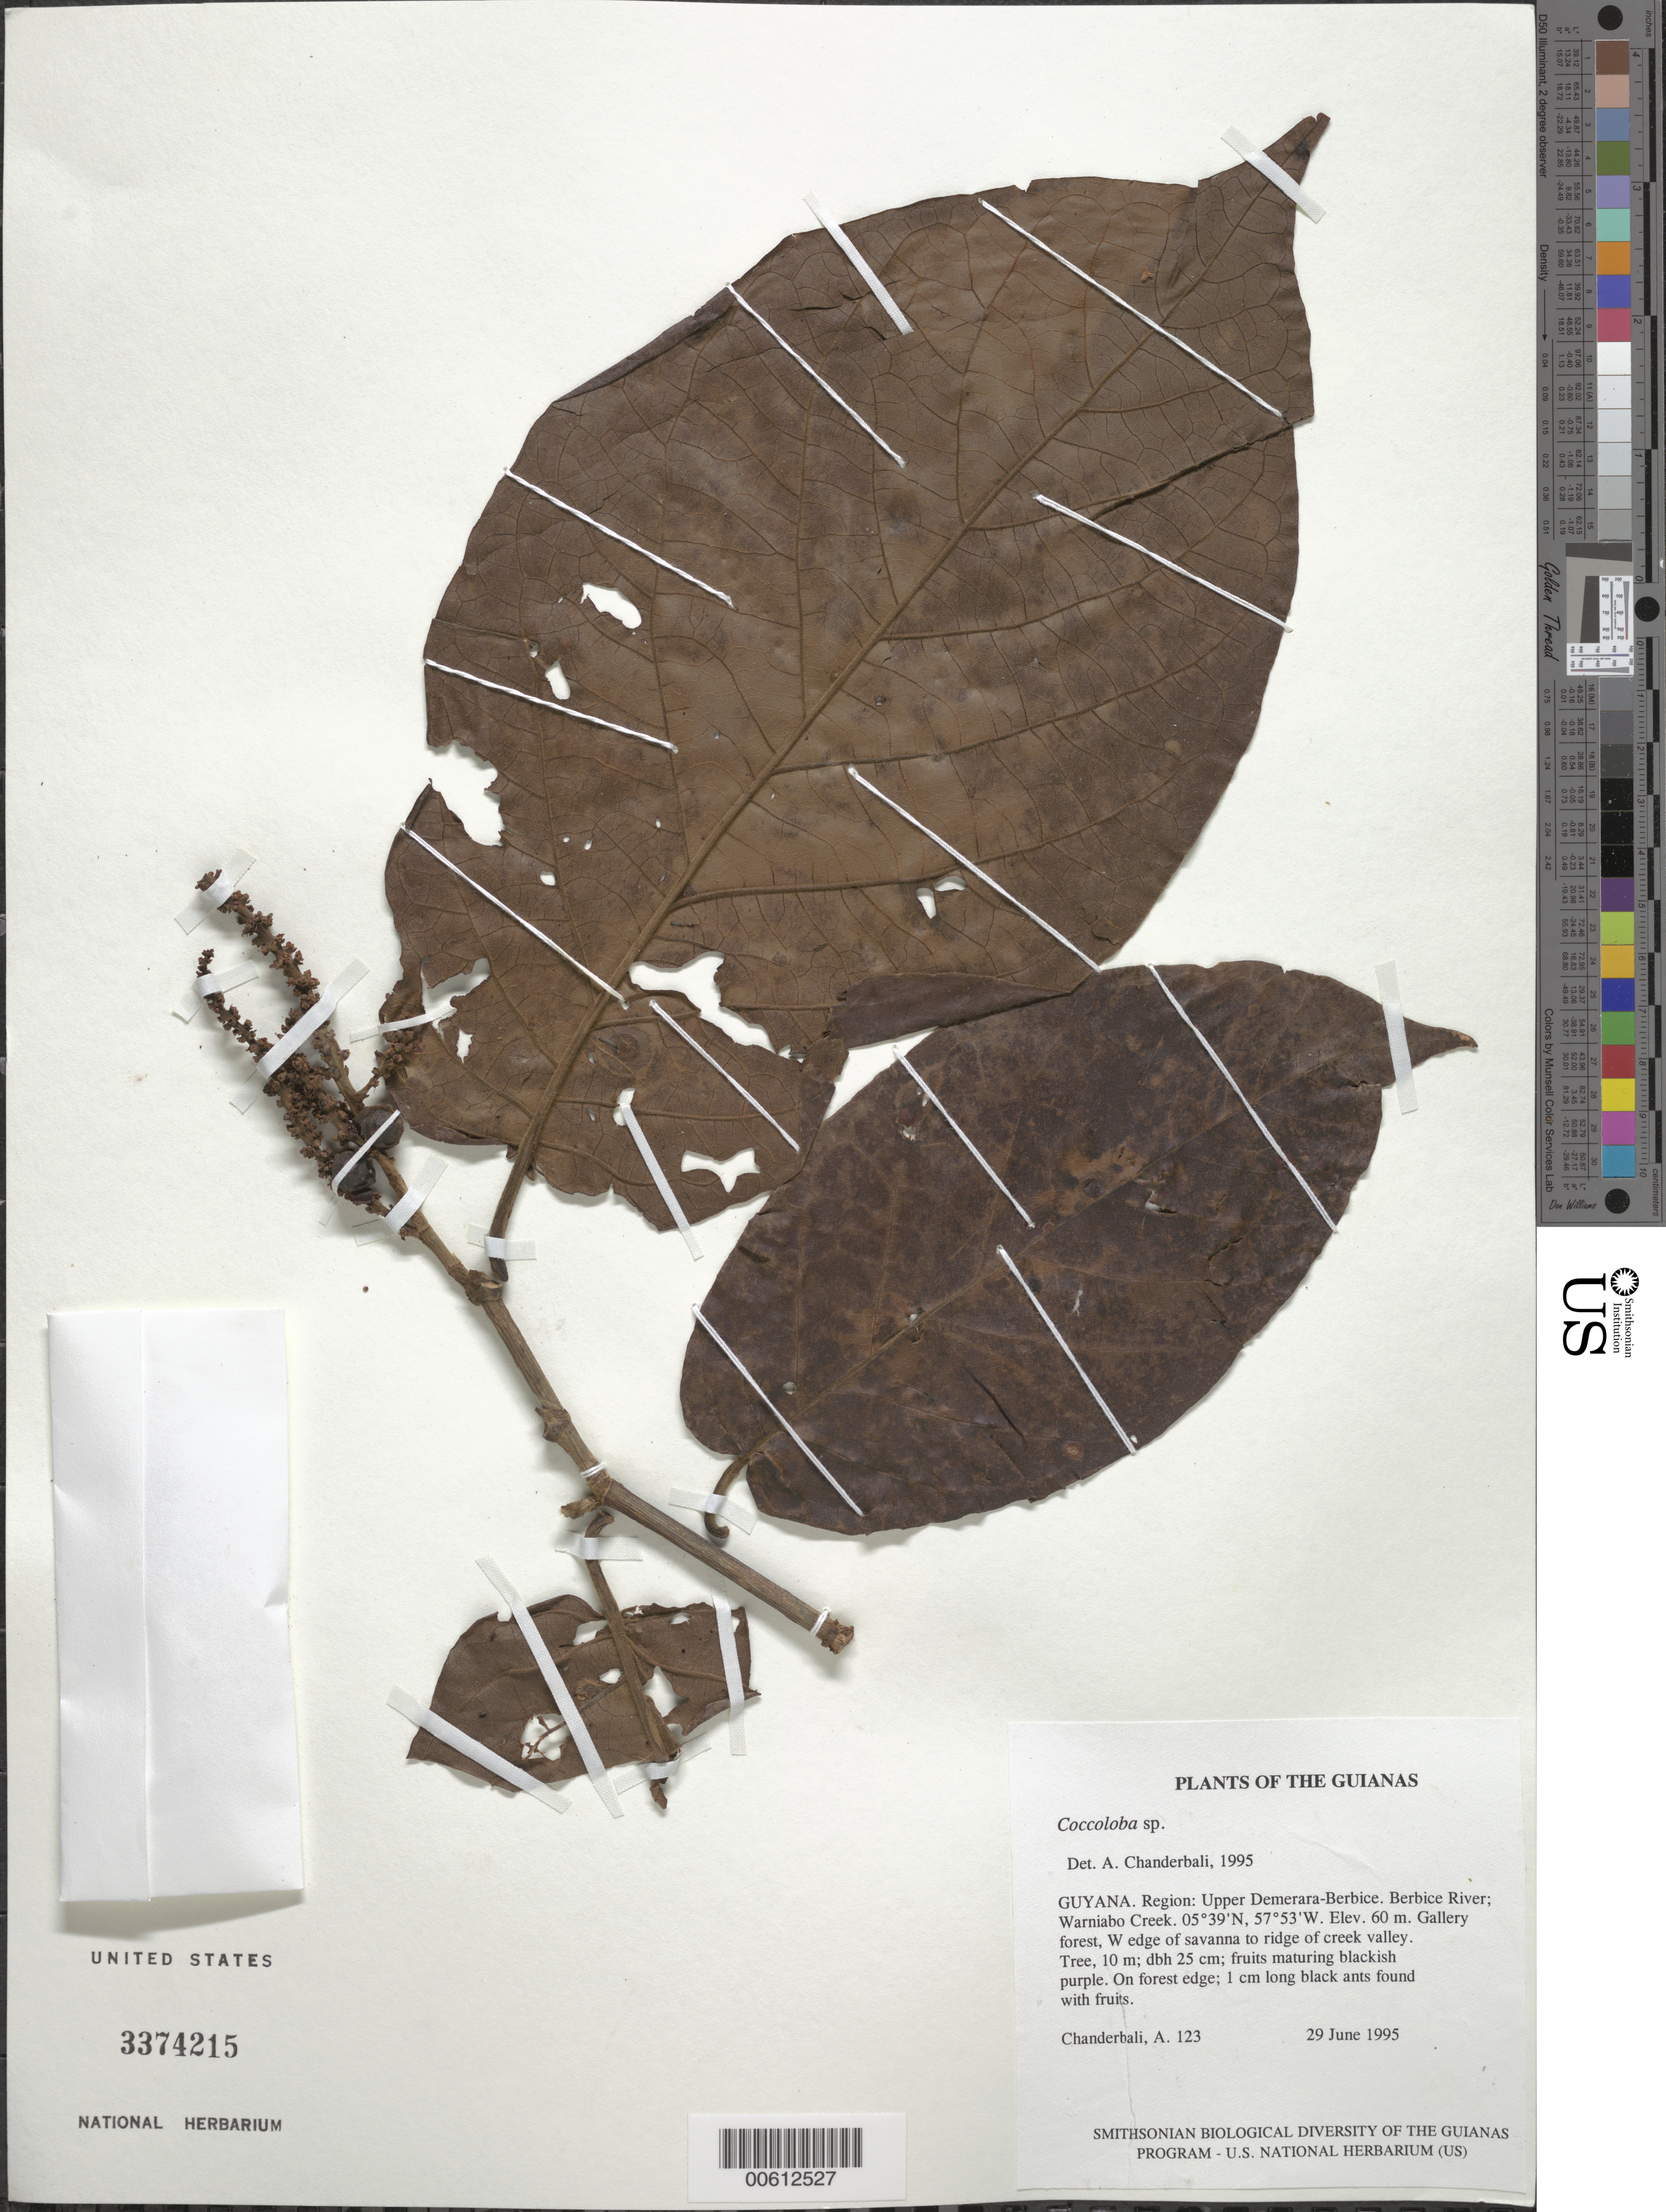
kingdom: Plantae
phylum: Tracheophyta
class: Magnoliopsida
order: Caryophyllales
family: Polygonaceae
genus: Coccoloba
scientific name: Coccoloba sp.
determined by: Chanderbali, Andre Shashi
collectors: A. S. Chanderbali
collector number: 123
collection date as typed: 29 June 1995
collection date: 1995-06-29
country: Guyana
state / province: U. Demerara-Berbice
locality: Berbice River; Warniabo Creek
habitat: Gallery forest, W edge of savanna to ridge of creek valley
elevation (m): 60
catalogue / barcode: US 3374215